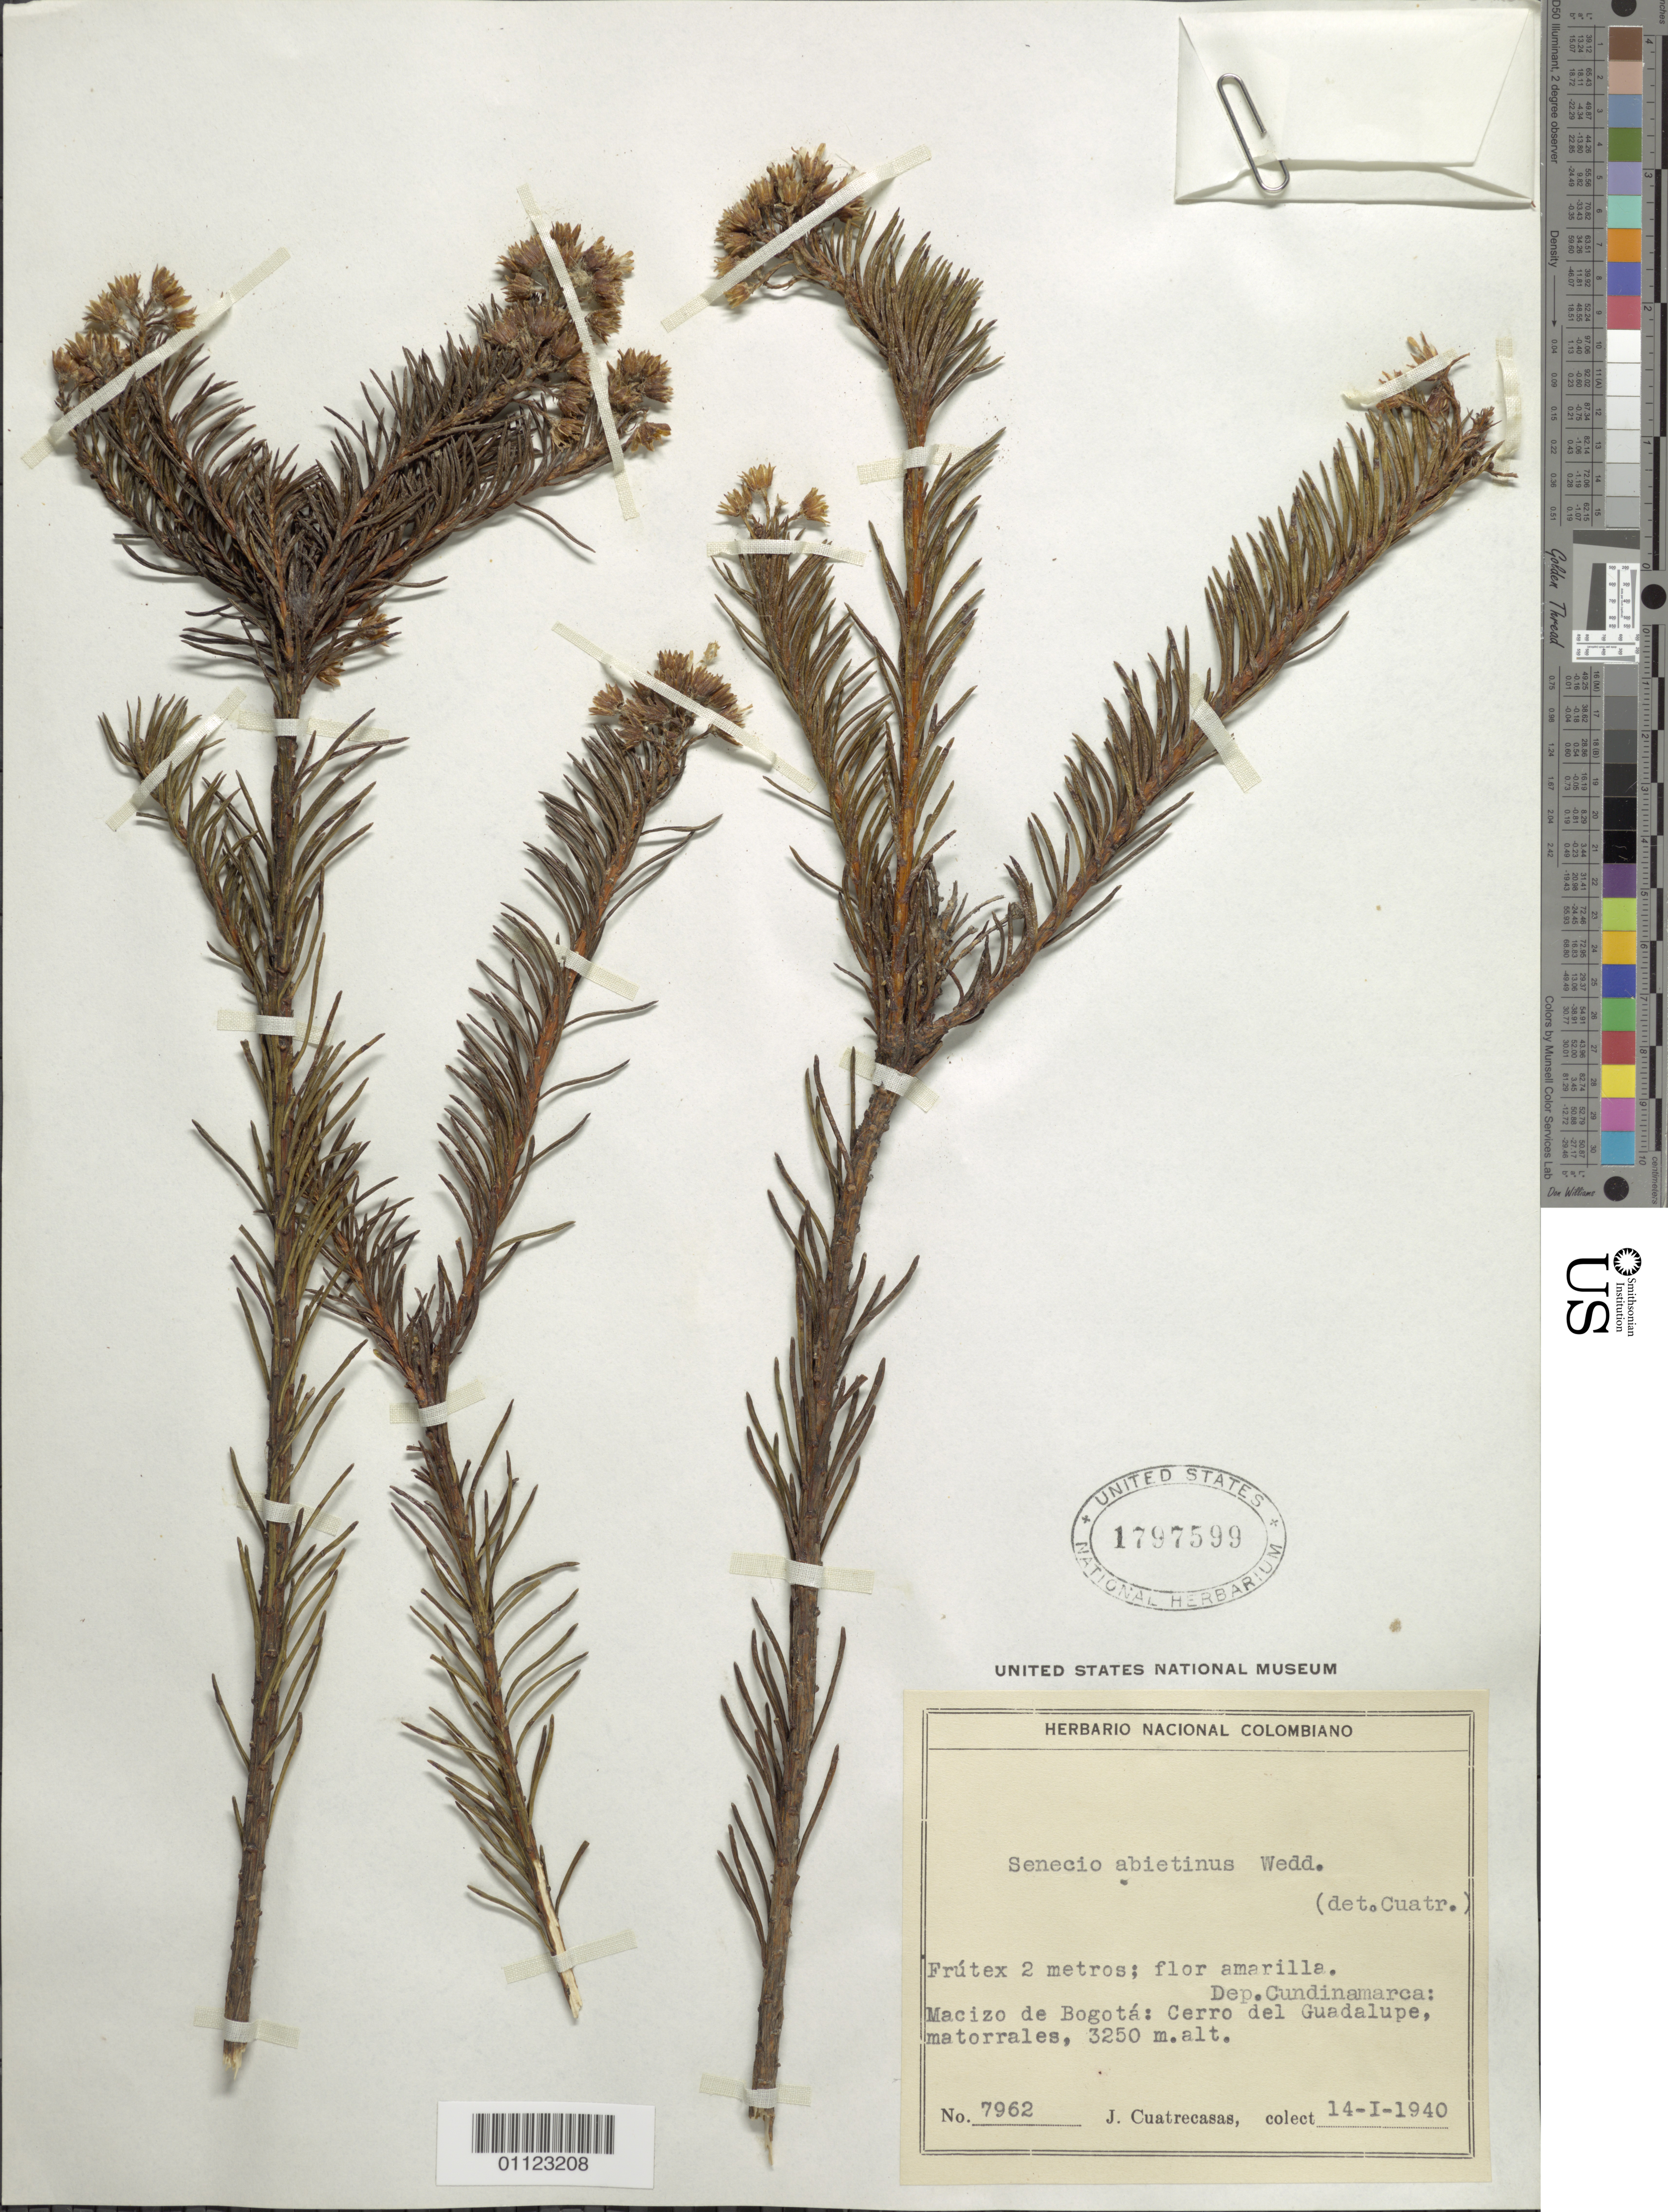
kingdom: Plantae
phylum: Tracheophyta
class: Magnoliopsida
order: Asterales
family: Asteraceae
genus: Pentacalia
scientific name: Pentacalia abietina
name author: (Willd. ex Wedd.) Cuatrec.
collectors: J. Cuatrecasas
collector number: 7962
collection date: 1940-01-14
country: Colombia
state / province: Cundinamarca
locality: Macizo de Bogotá; Cerro del Guadalupe.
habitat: Matorrales.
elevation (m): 3250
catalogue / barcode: US 1797599